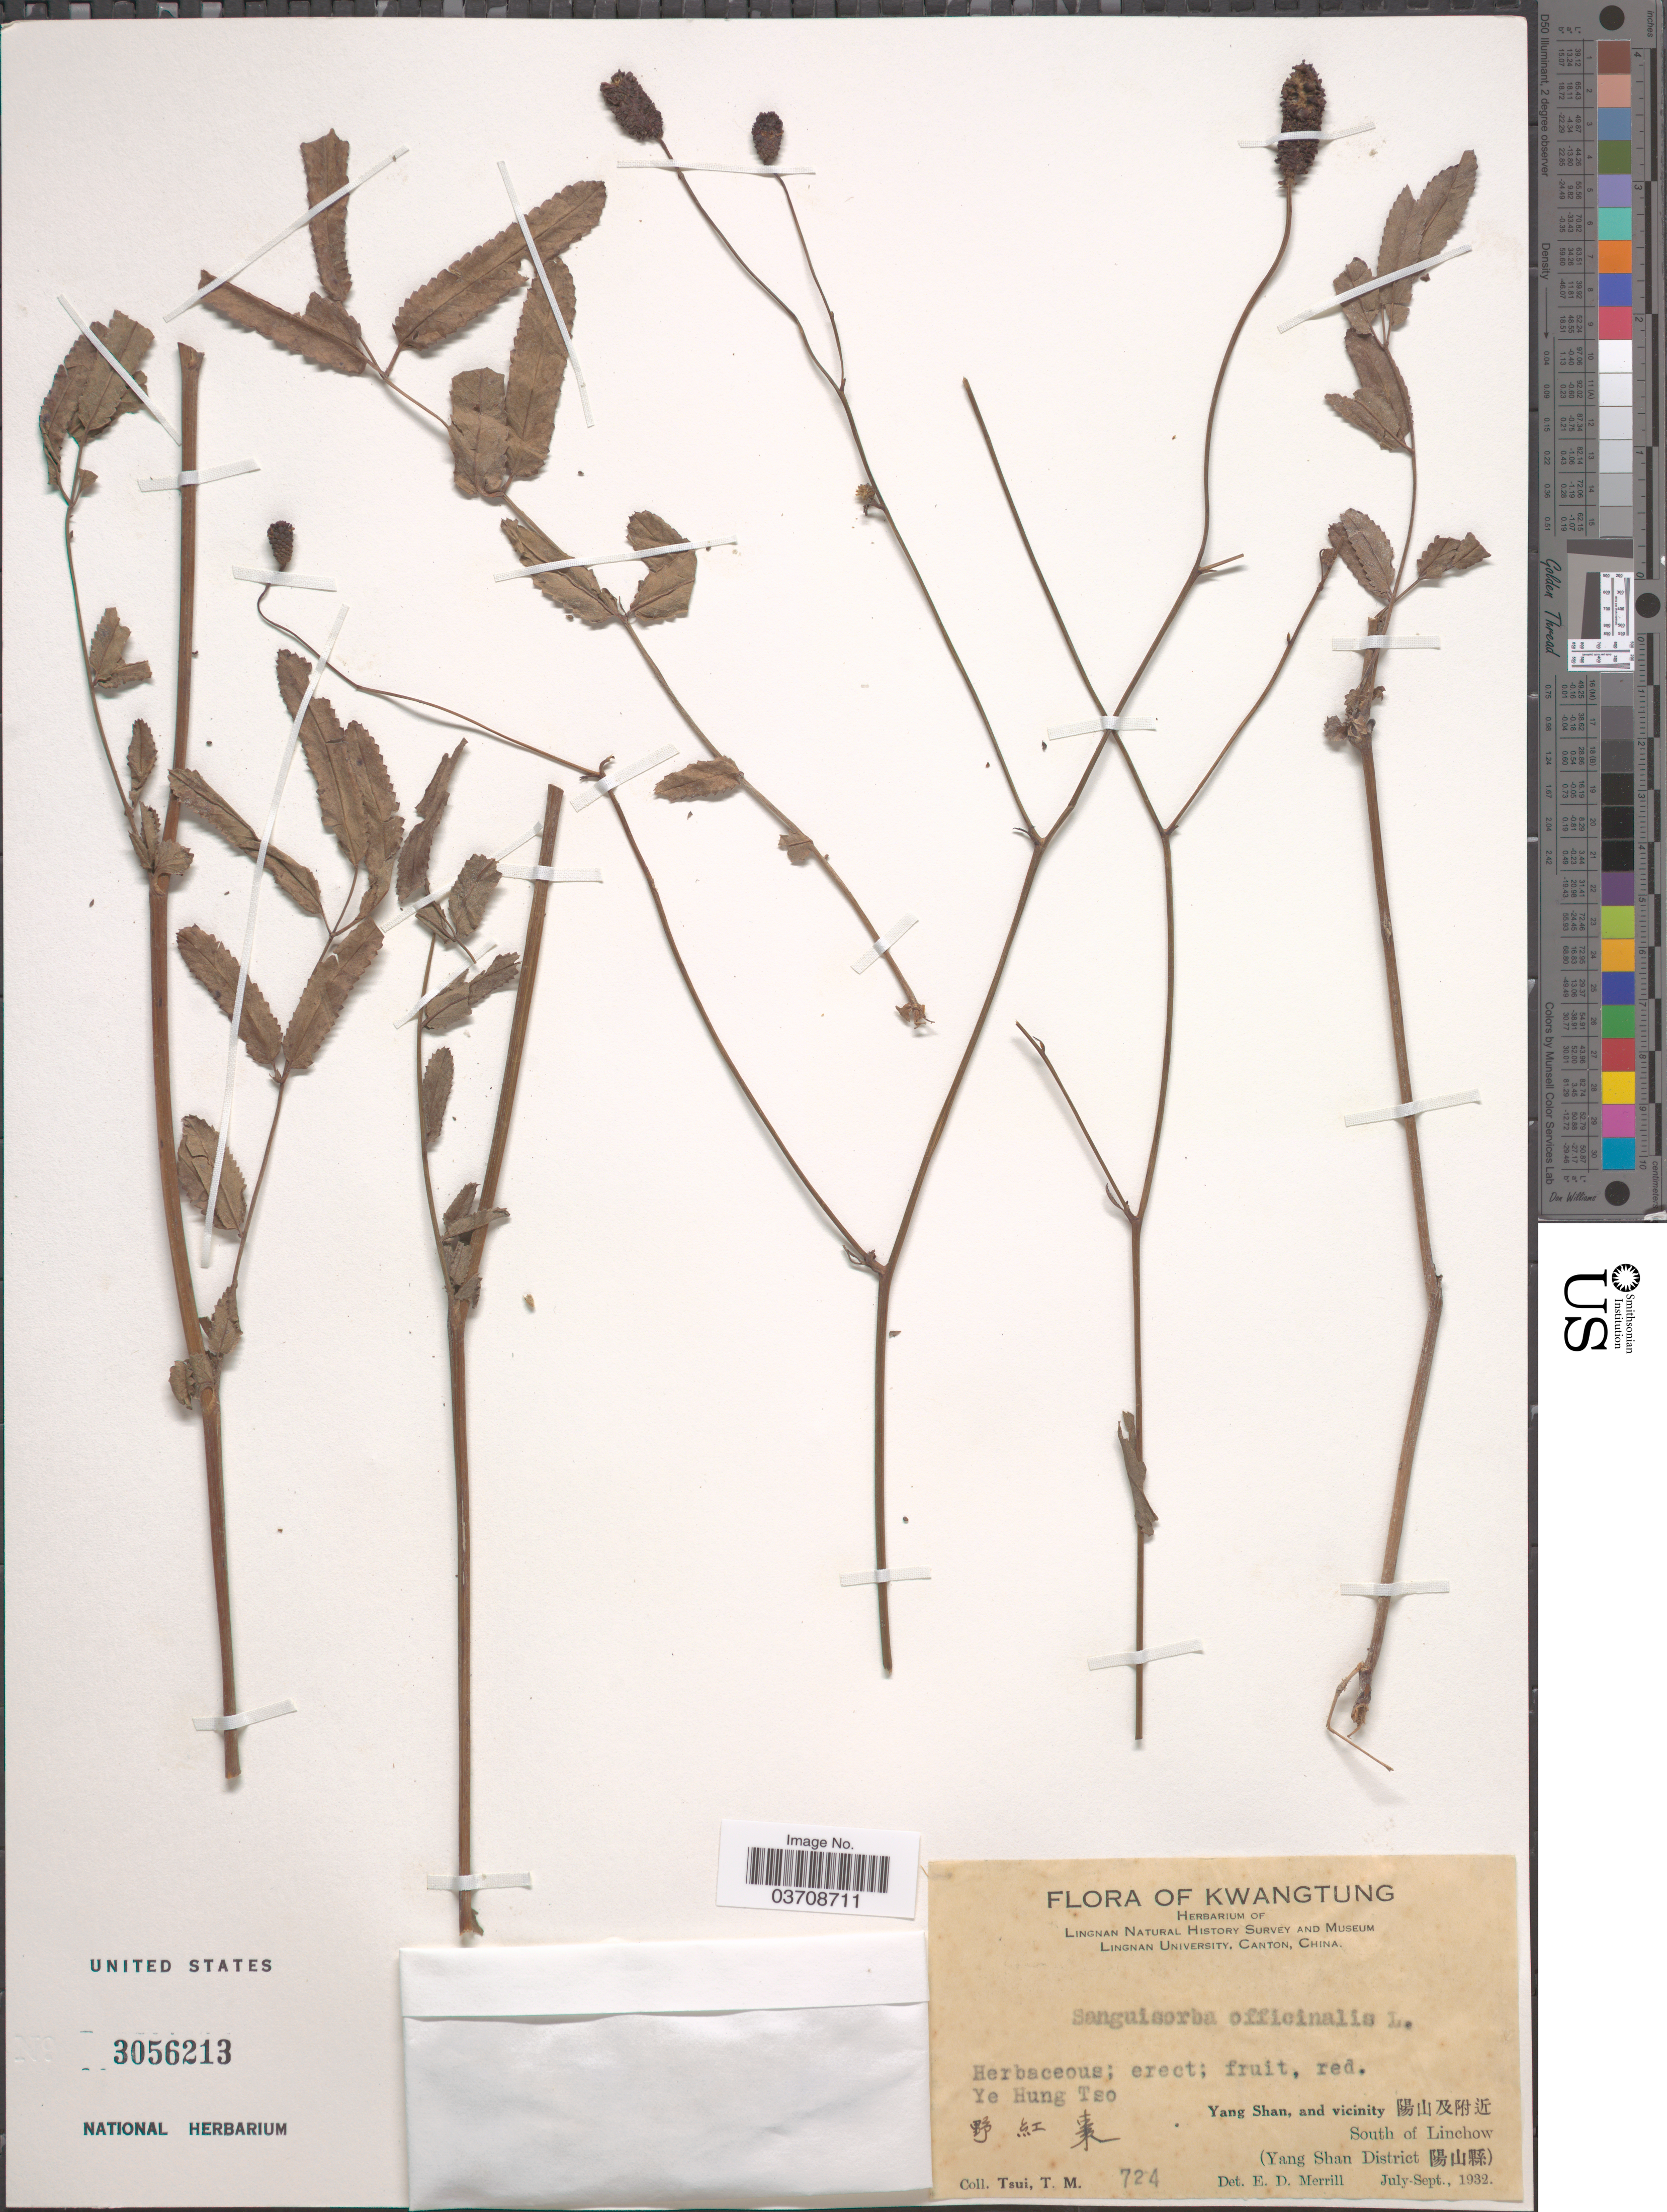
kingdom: Plantae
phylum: Tracheophyta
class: Magnoliopsida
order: Rosales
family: Rosaceae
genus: Sanguisorba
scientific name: Sanguisorba officinalis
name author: L.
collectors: T. Tsui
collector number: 724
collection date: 1932-07/1932-09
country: China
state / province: Guangdong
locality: Kwangtung. Ye Hung Tso. Yang Shan, and vicinity X. South of Linchow (Yang Shan District X).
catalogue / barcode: US 3056213